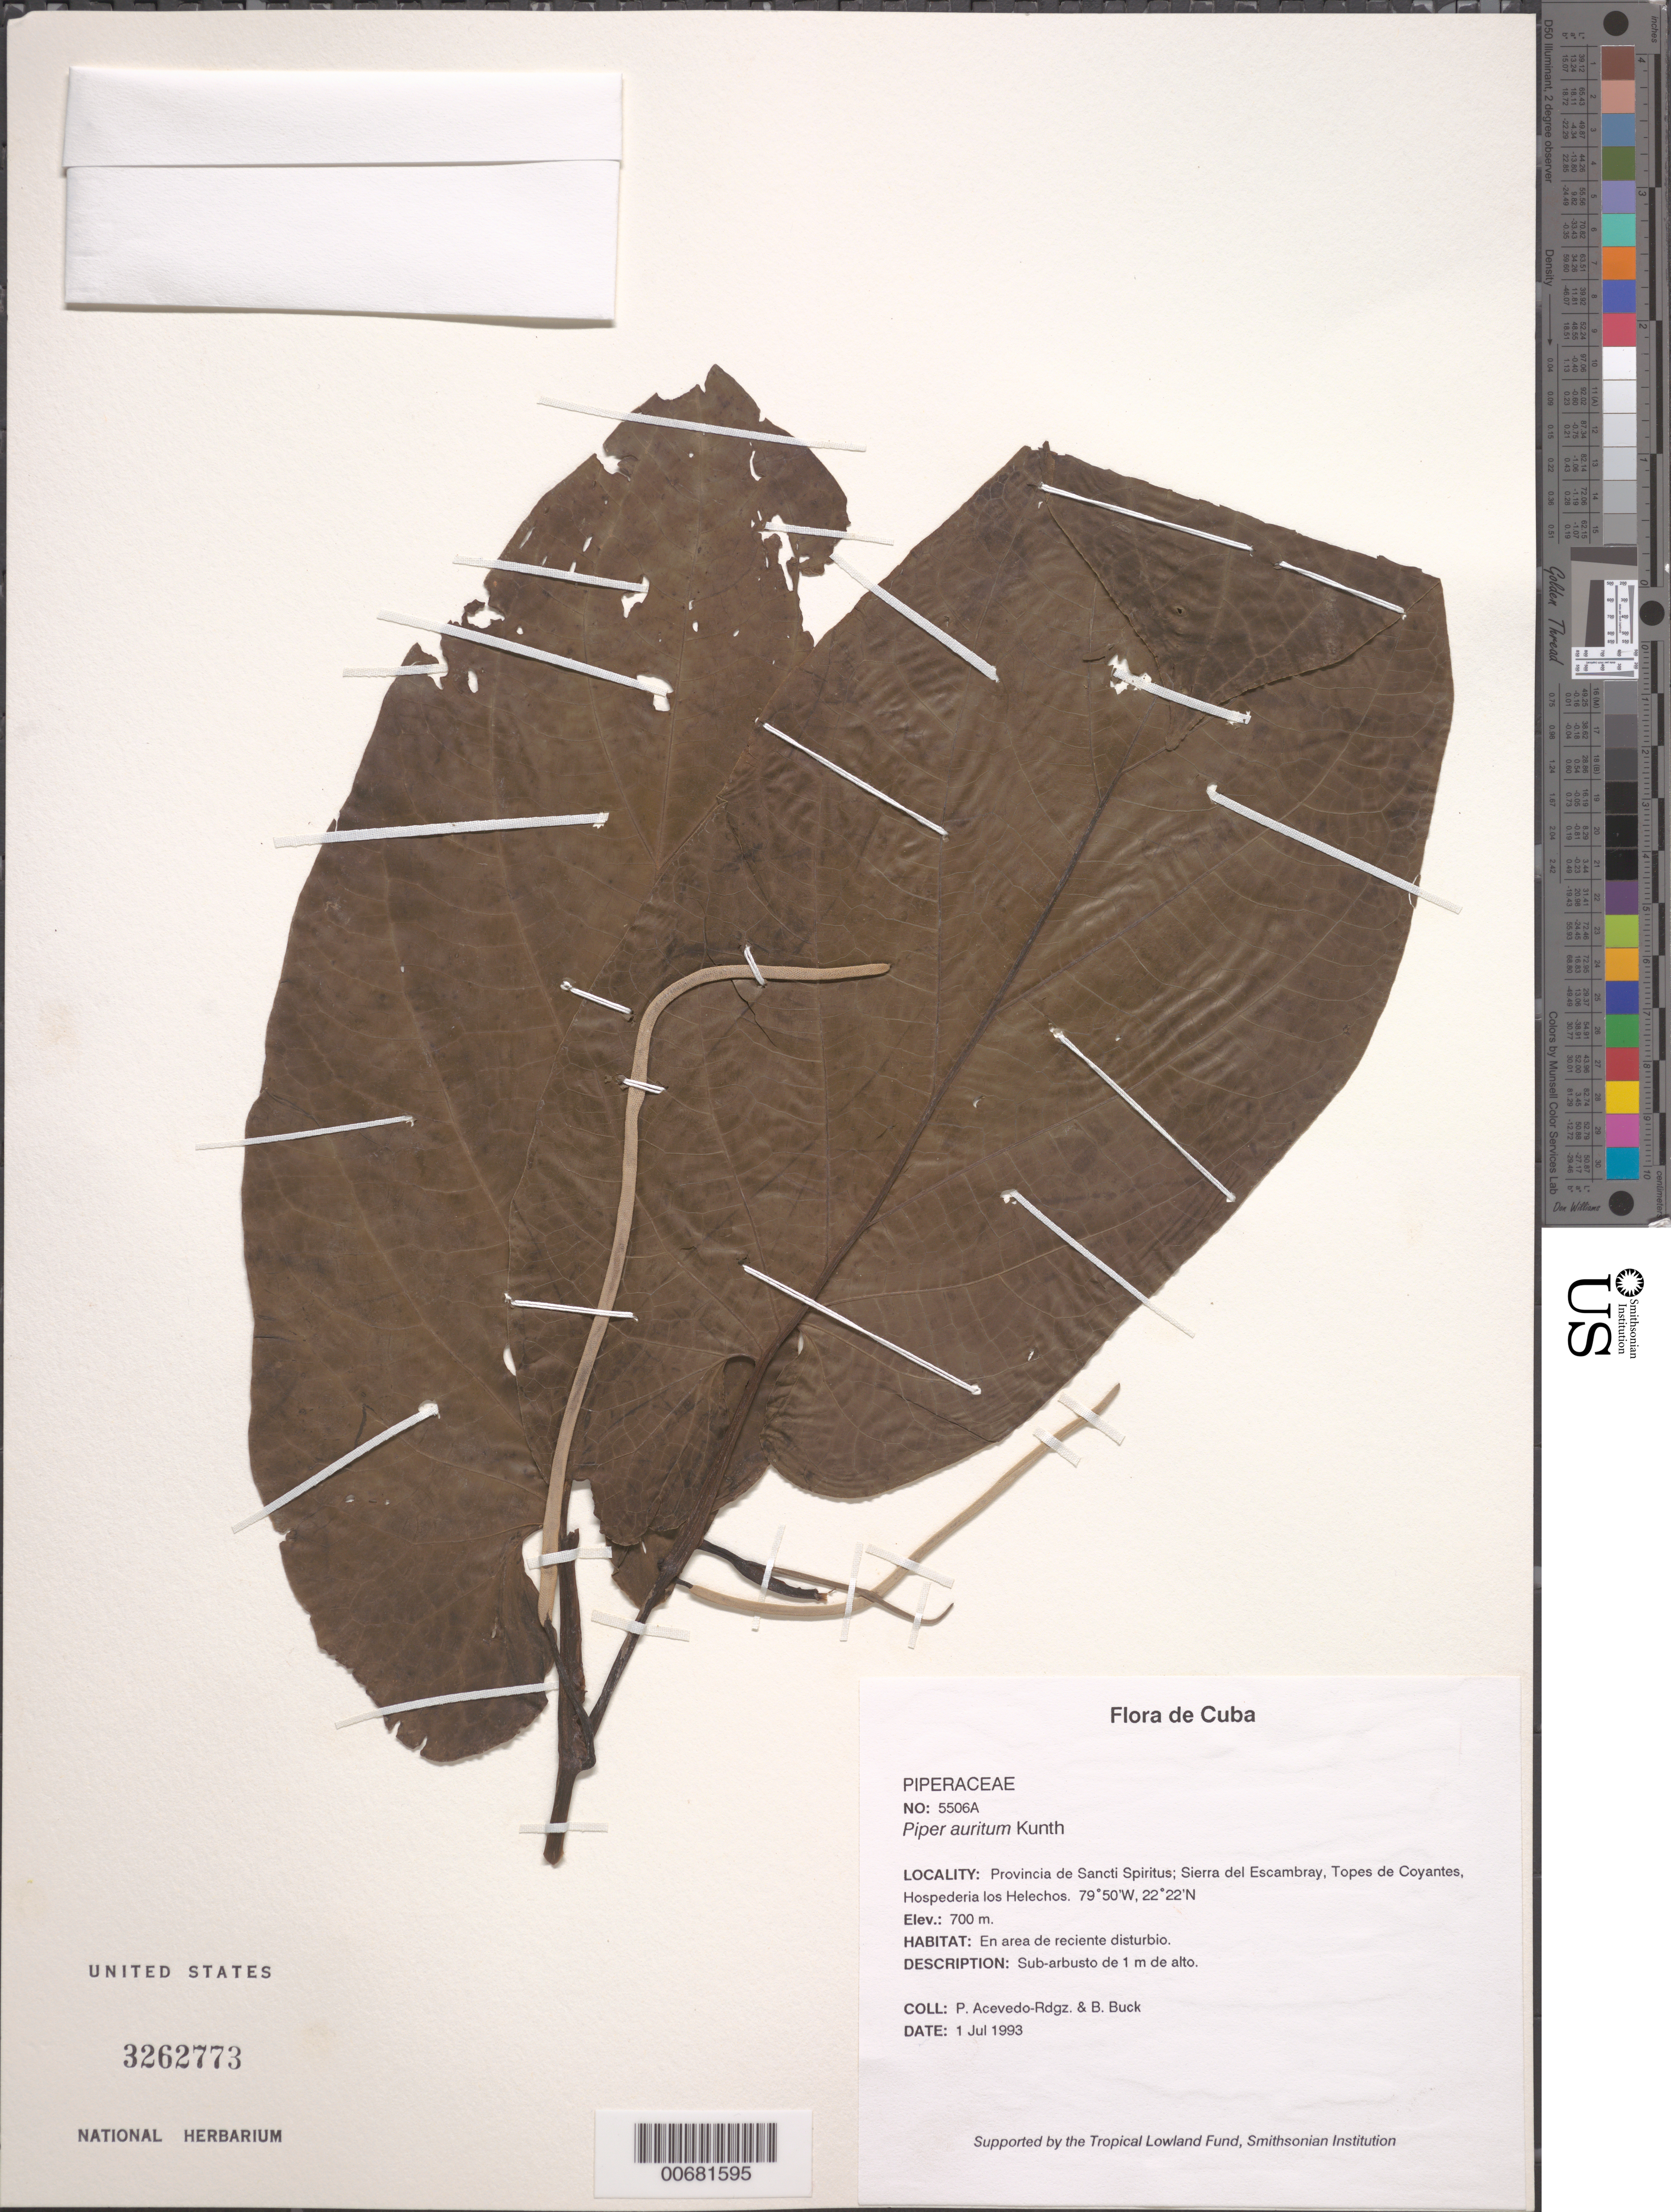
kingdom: Plantae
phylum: Tracheophyta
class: Magnoliopsida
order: Piperales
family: Piperaceae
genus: Piper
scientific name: Piper auritum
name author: Kunth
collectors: P. Acevedo-Rodr. & B. Buck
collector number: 5506 A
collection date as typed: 01 Jul 1993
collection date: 1993-07-01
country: Cuba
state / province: Sancti Spiritus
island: Cuba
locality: Sierra del Escambray, Topes de Coyantes, Hospederia los Helechos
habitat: En area de reciente disturbio.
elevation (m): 700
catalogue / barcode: US 3262773